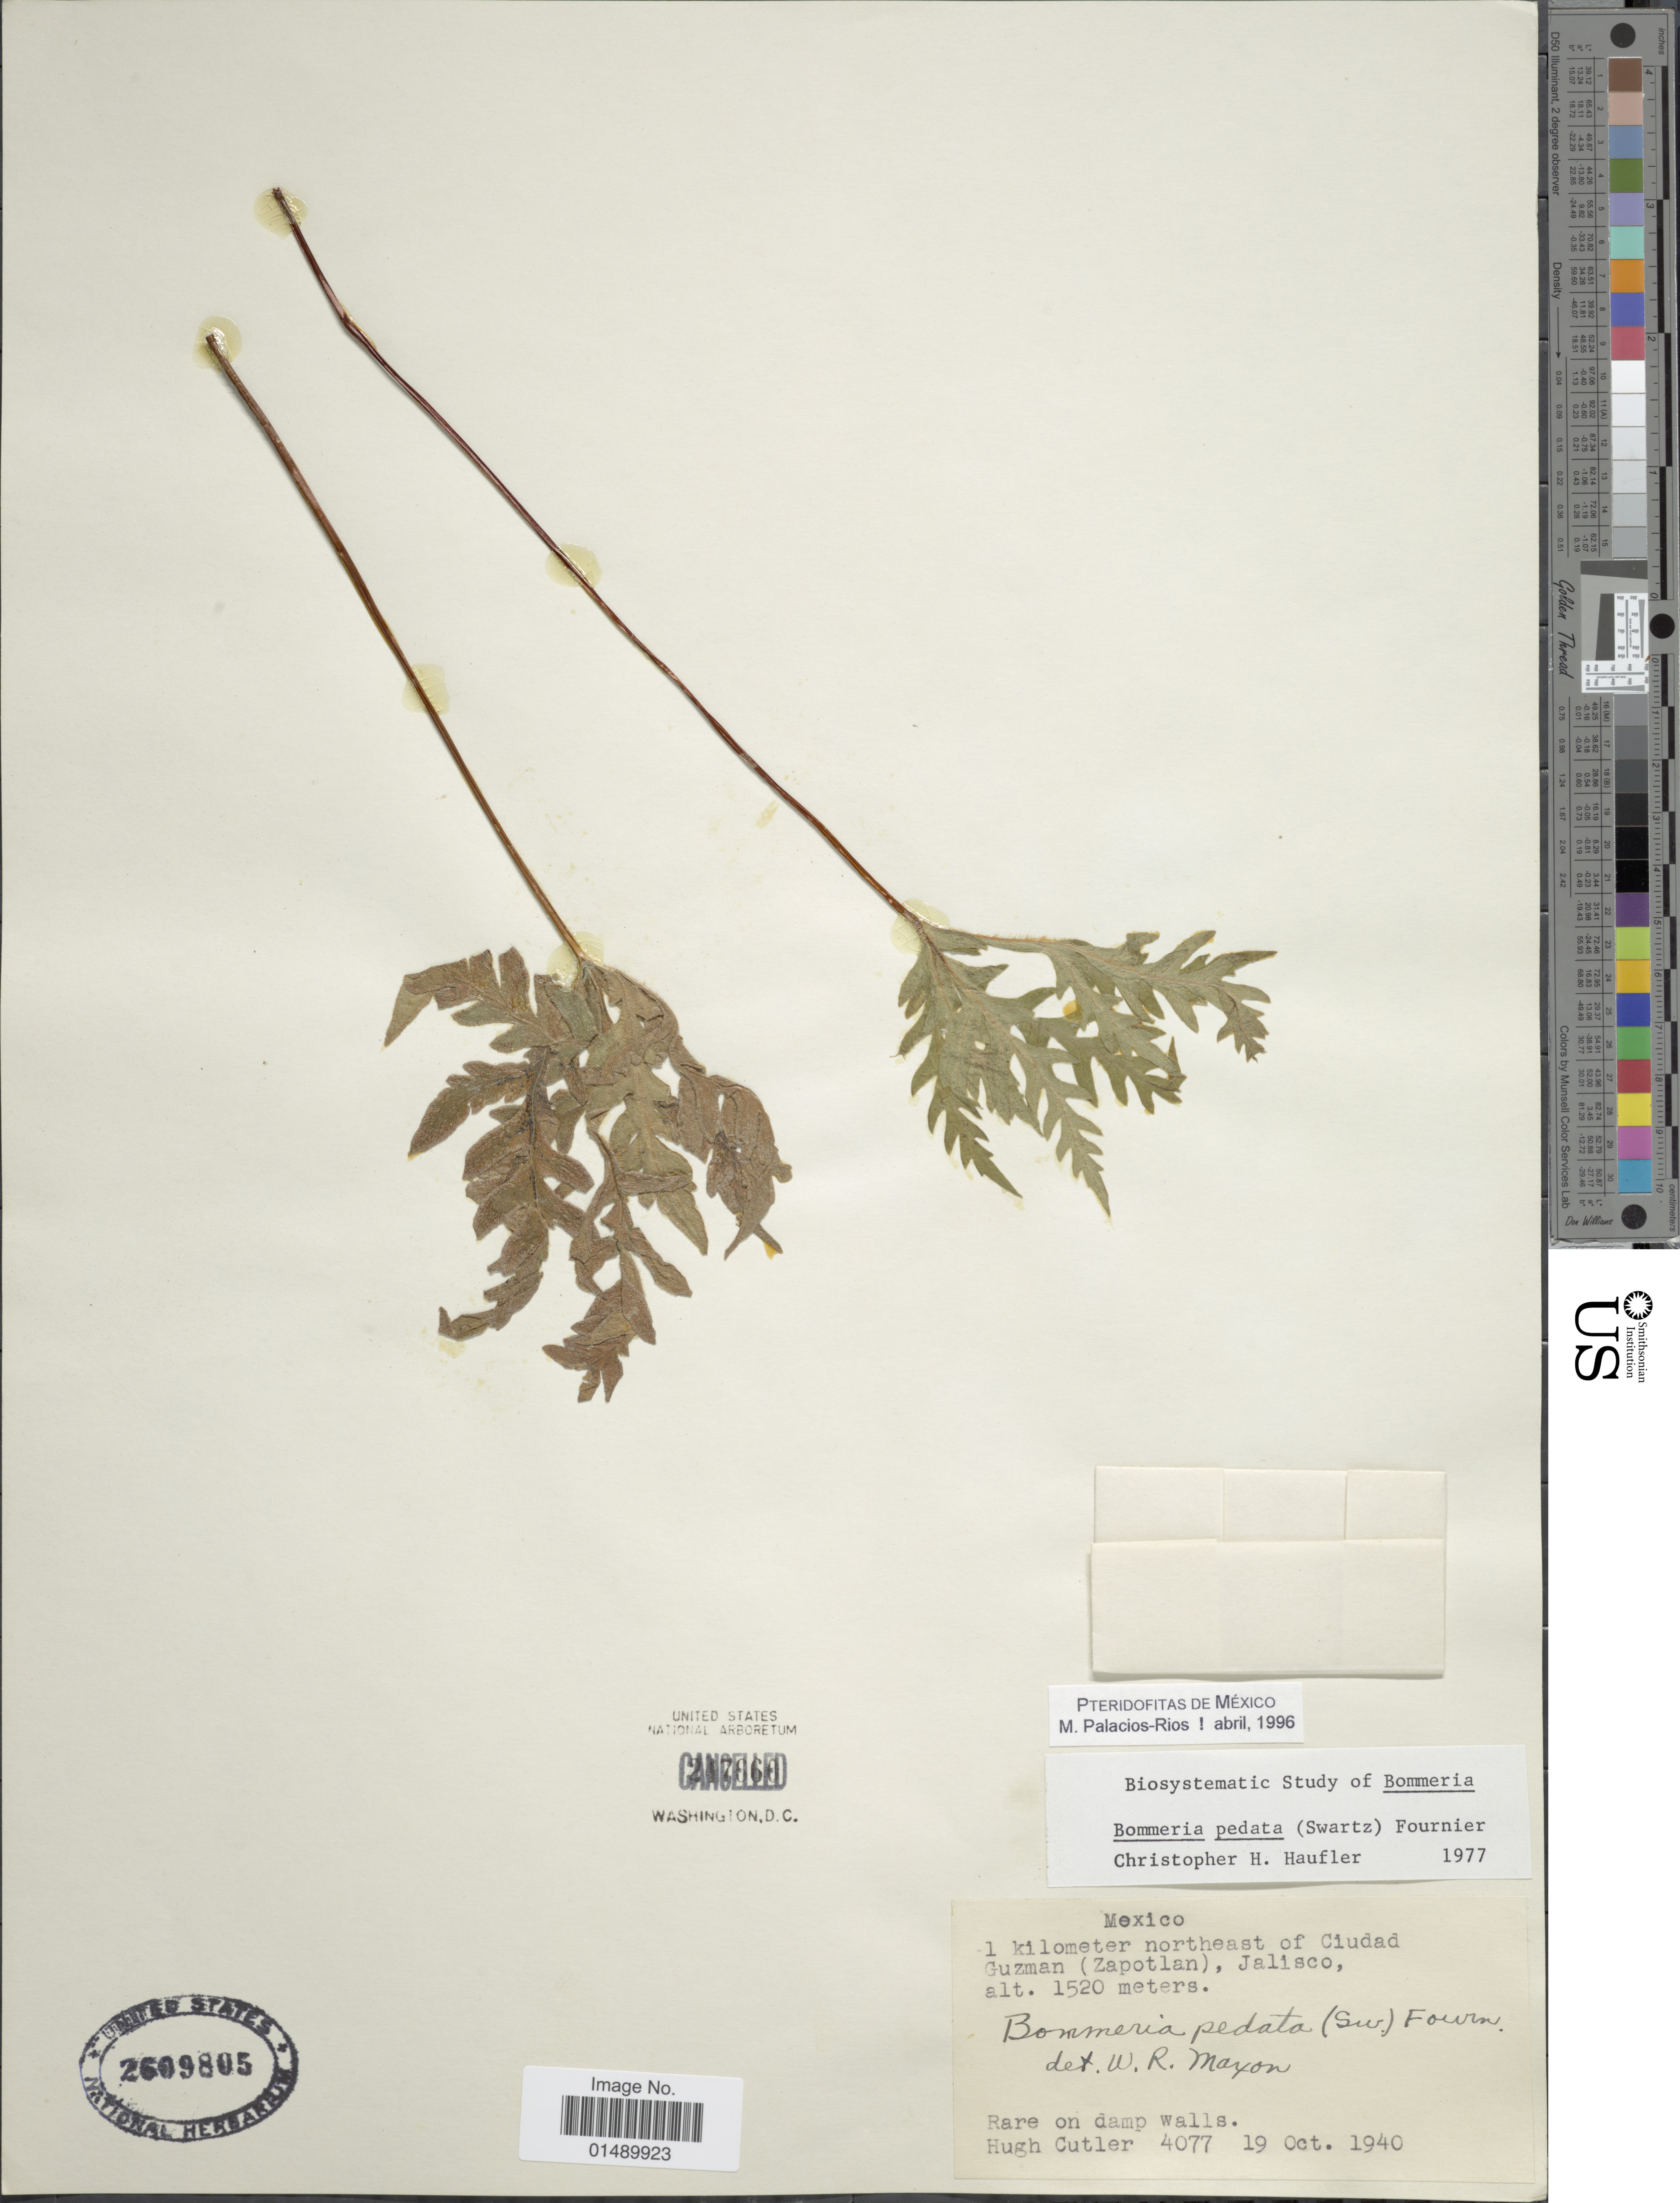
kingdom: Plantae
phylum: Tracheophyta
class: Polypodiopsida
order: Polypodiales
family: Pteridaceae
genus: Bommeria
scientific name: Bommeria pedata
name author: (Sw.) E. Fourn.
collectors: H. C. Cutler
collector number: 4077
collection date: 1940-10-19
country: Mexico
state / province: Jalisco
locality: Mexico, 1 kilometer northeast of Cuidad Guzman (Zapotlan).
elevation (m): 1520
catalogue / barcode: US 2609805